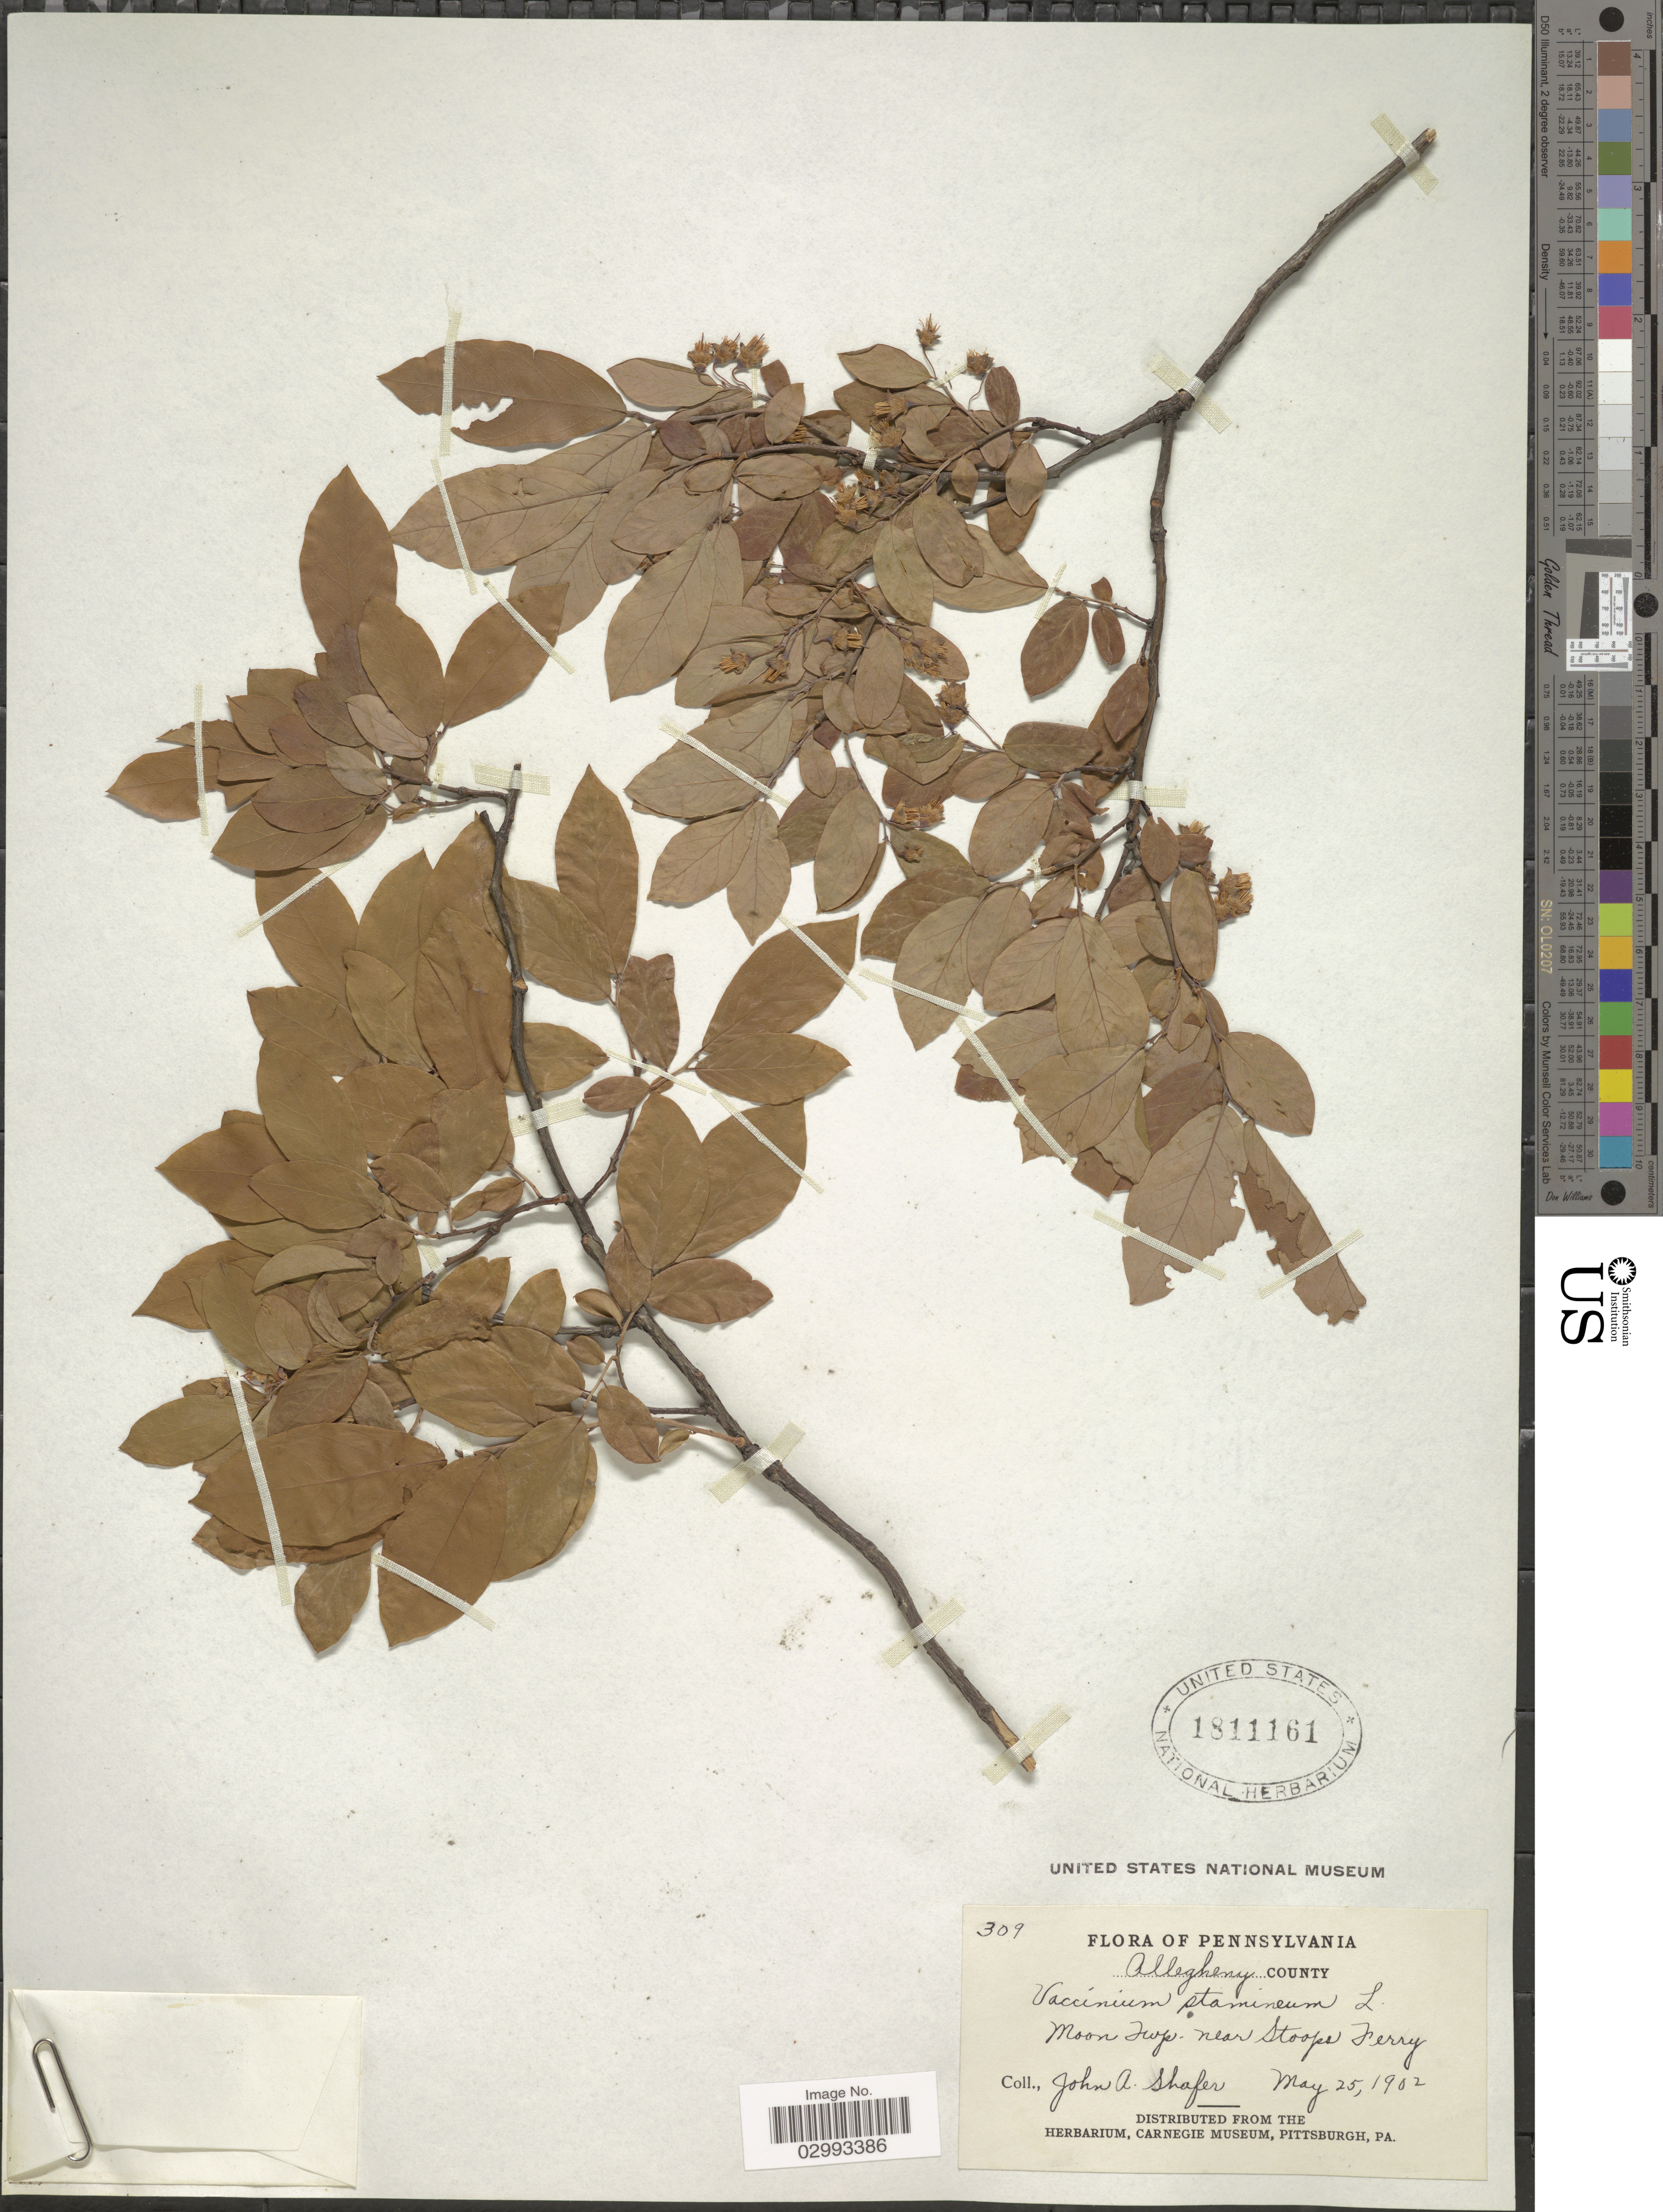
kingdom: Plantae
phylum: Tracheophyta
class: Magnoliopsida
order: Ericales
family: Ericaceae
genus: Polycodium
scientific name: Polycodium stamineum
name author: (L.) Greene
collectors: J. A. Shafer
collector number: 309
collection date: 1902-05-25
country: United States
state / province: Pennsylvania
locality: Allegheny County. Moon Twp. near Stoops Ferry.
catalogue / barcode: US 1811161